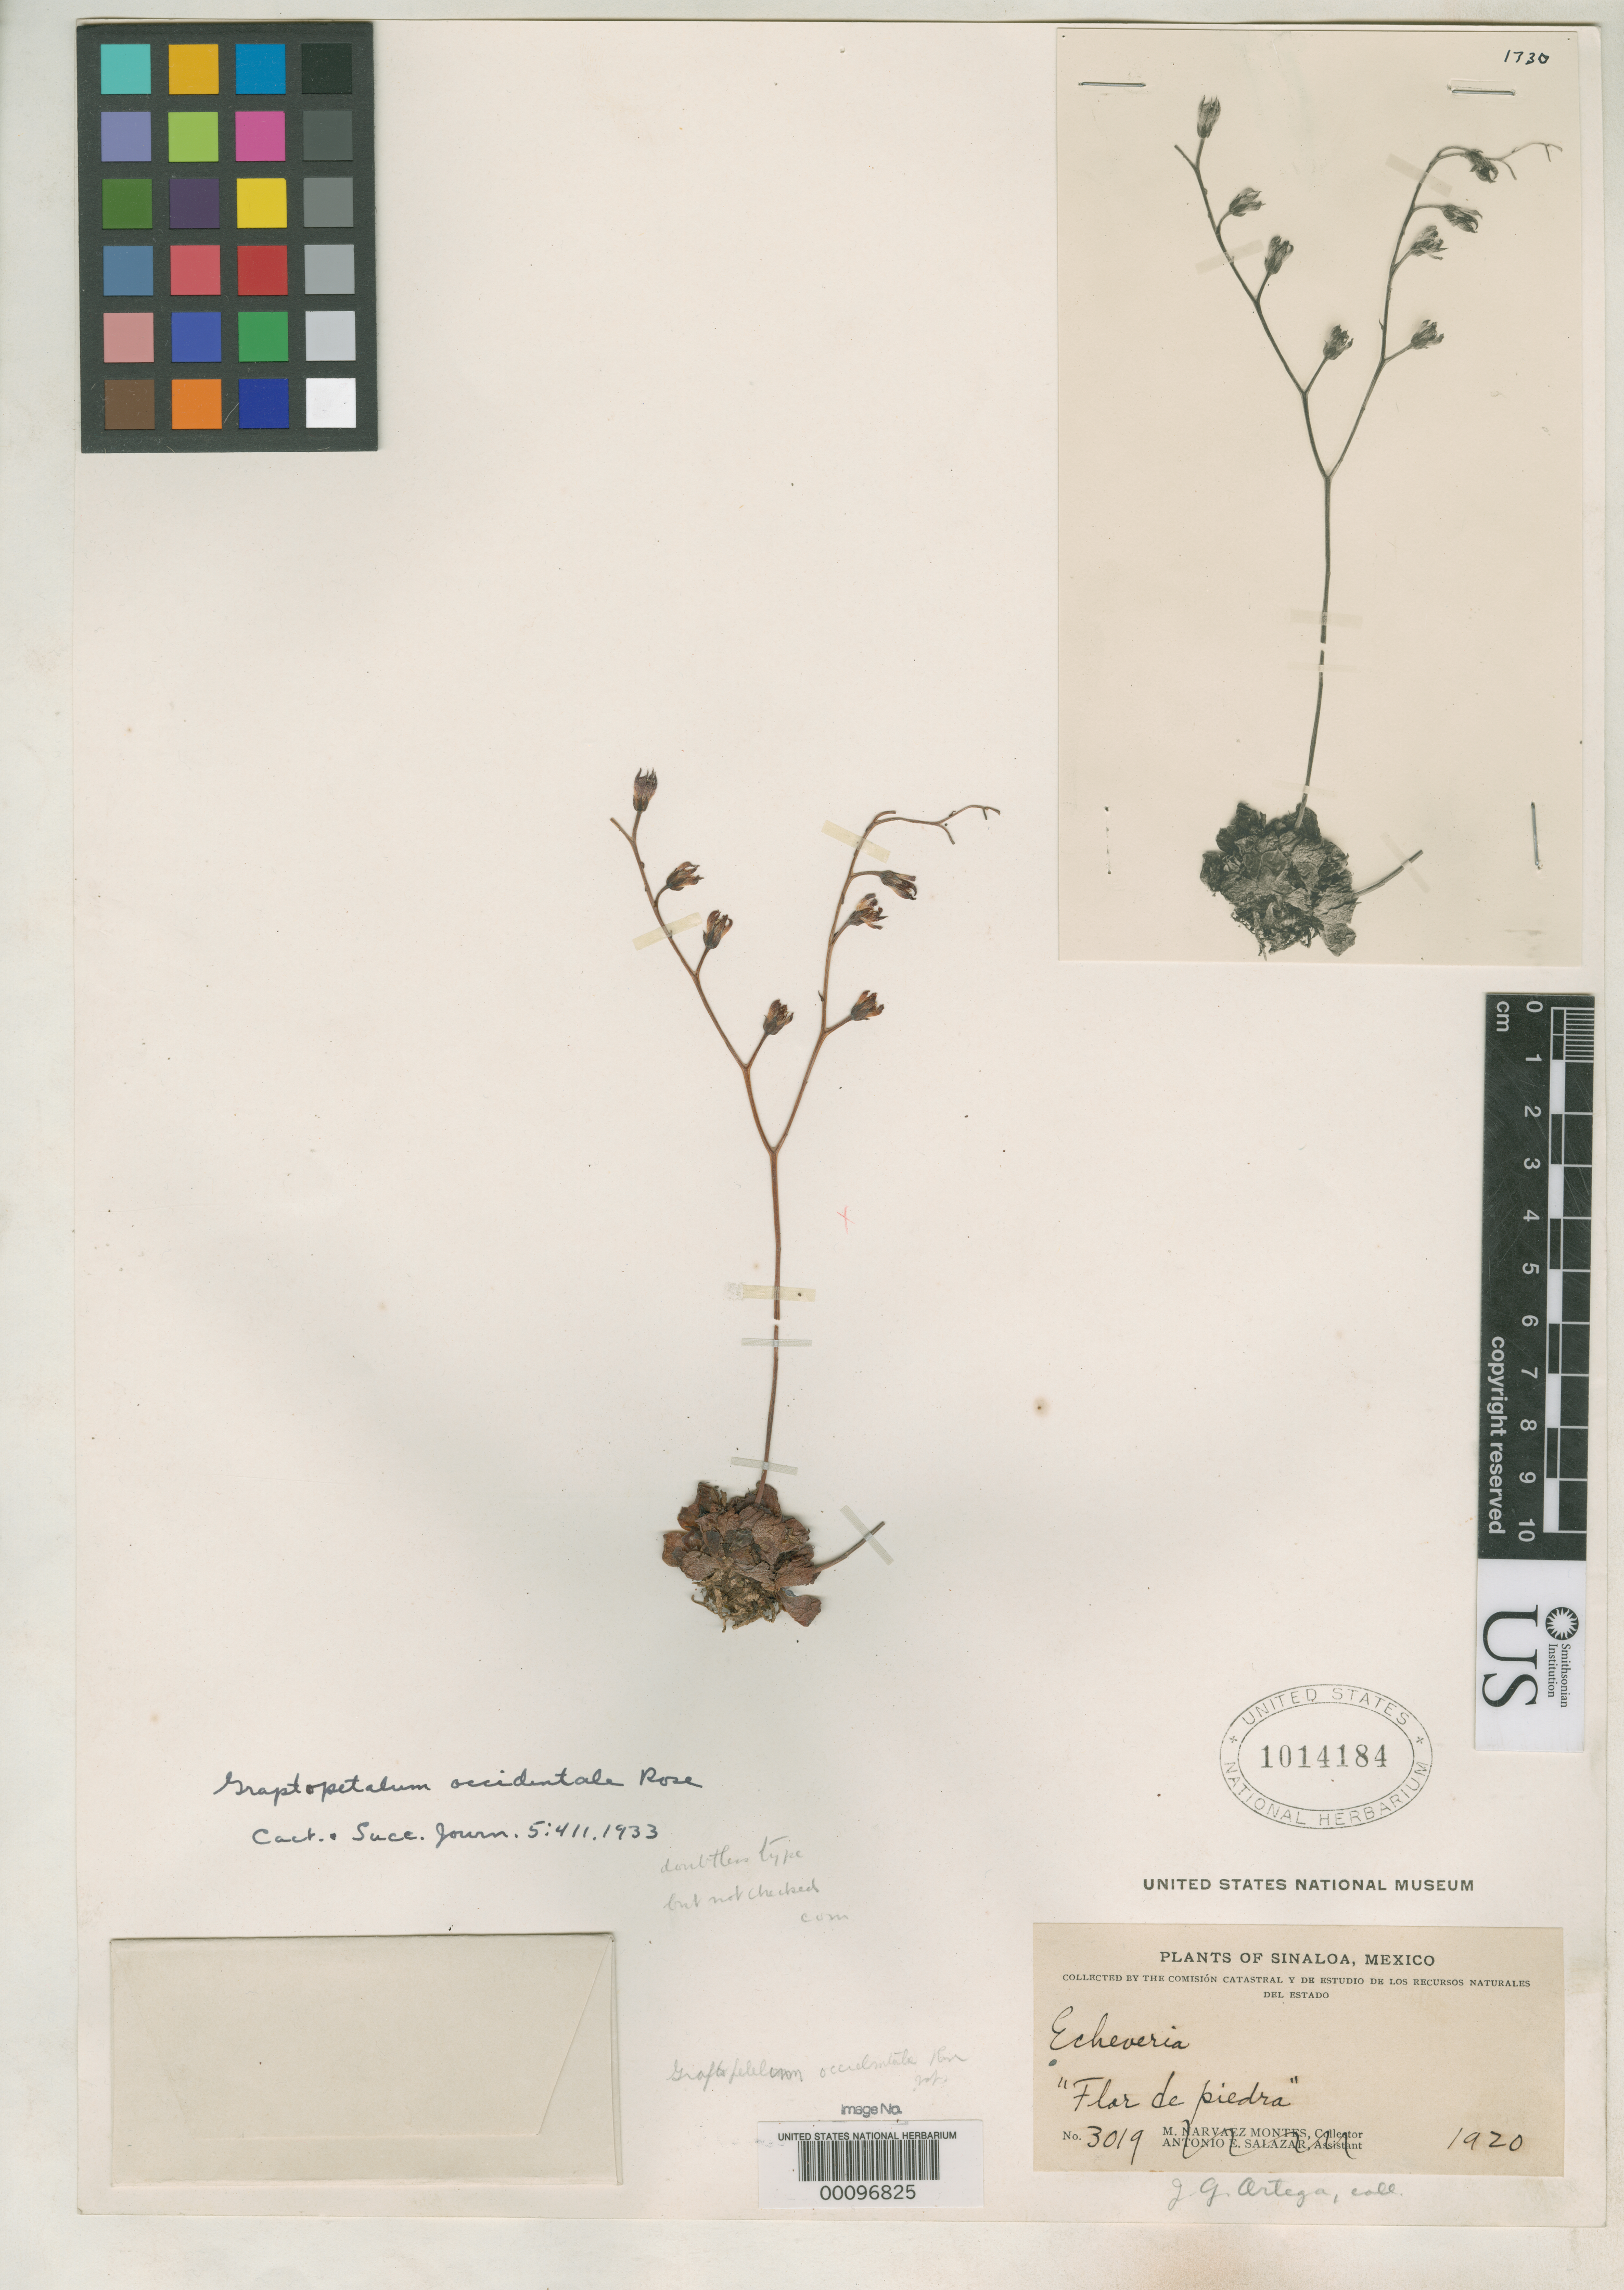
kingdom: Plantae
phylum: Tracheophyta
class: Magnoliopsida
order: Saxifragales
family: Crassulaceae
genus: Graptopetalum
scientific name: Graptopetalum occidentale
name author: Rose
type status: Type Collection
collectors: J. Ortega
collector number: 3019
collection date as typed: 1920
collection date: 1920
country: Mexico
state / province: Sinaloa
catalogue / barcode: US 1014184